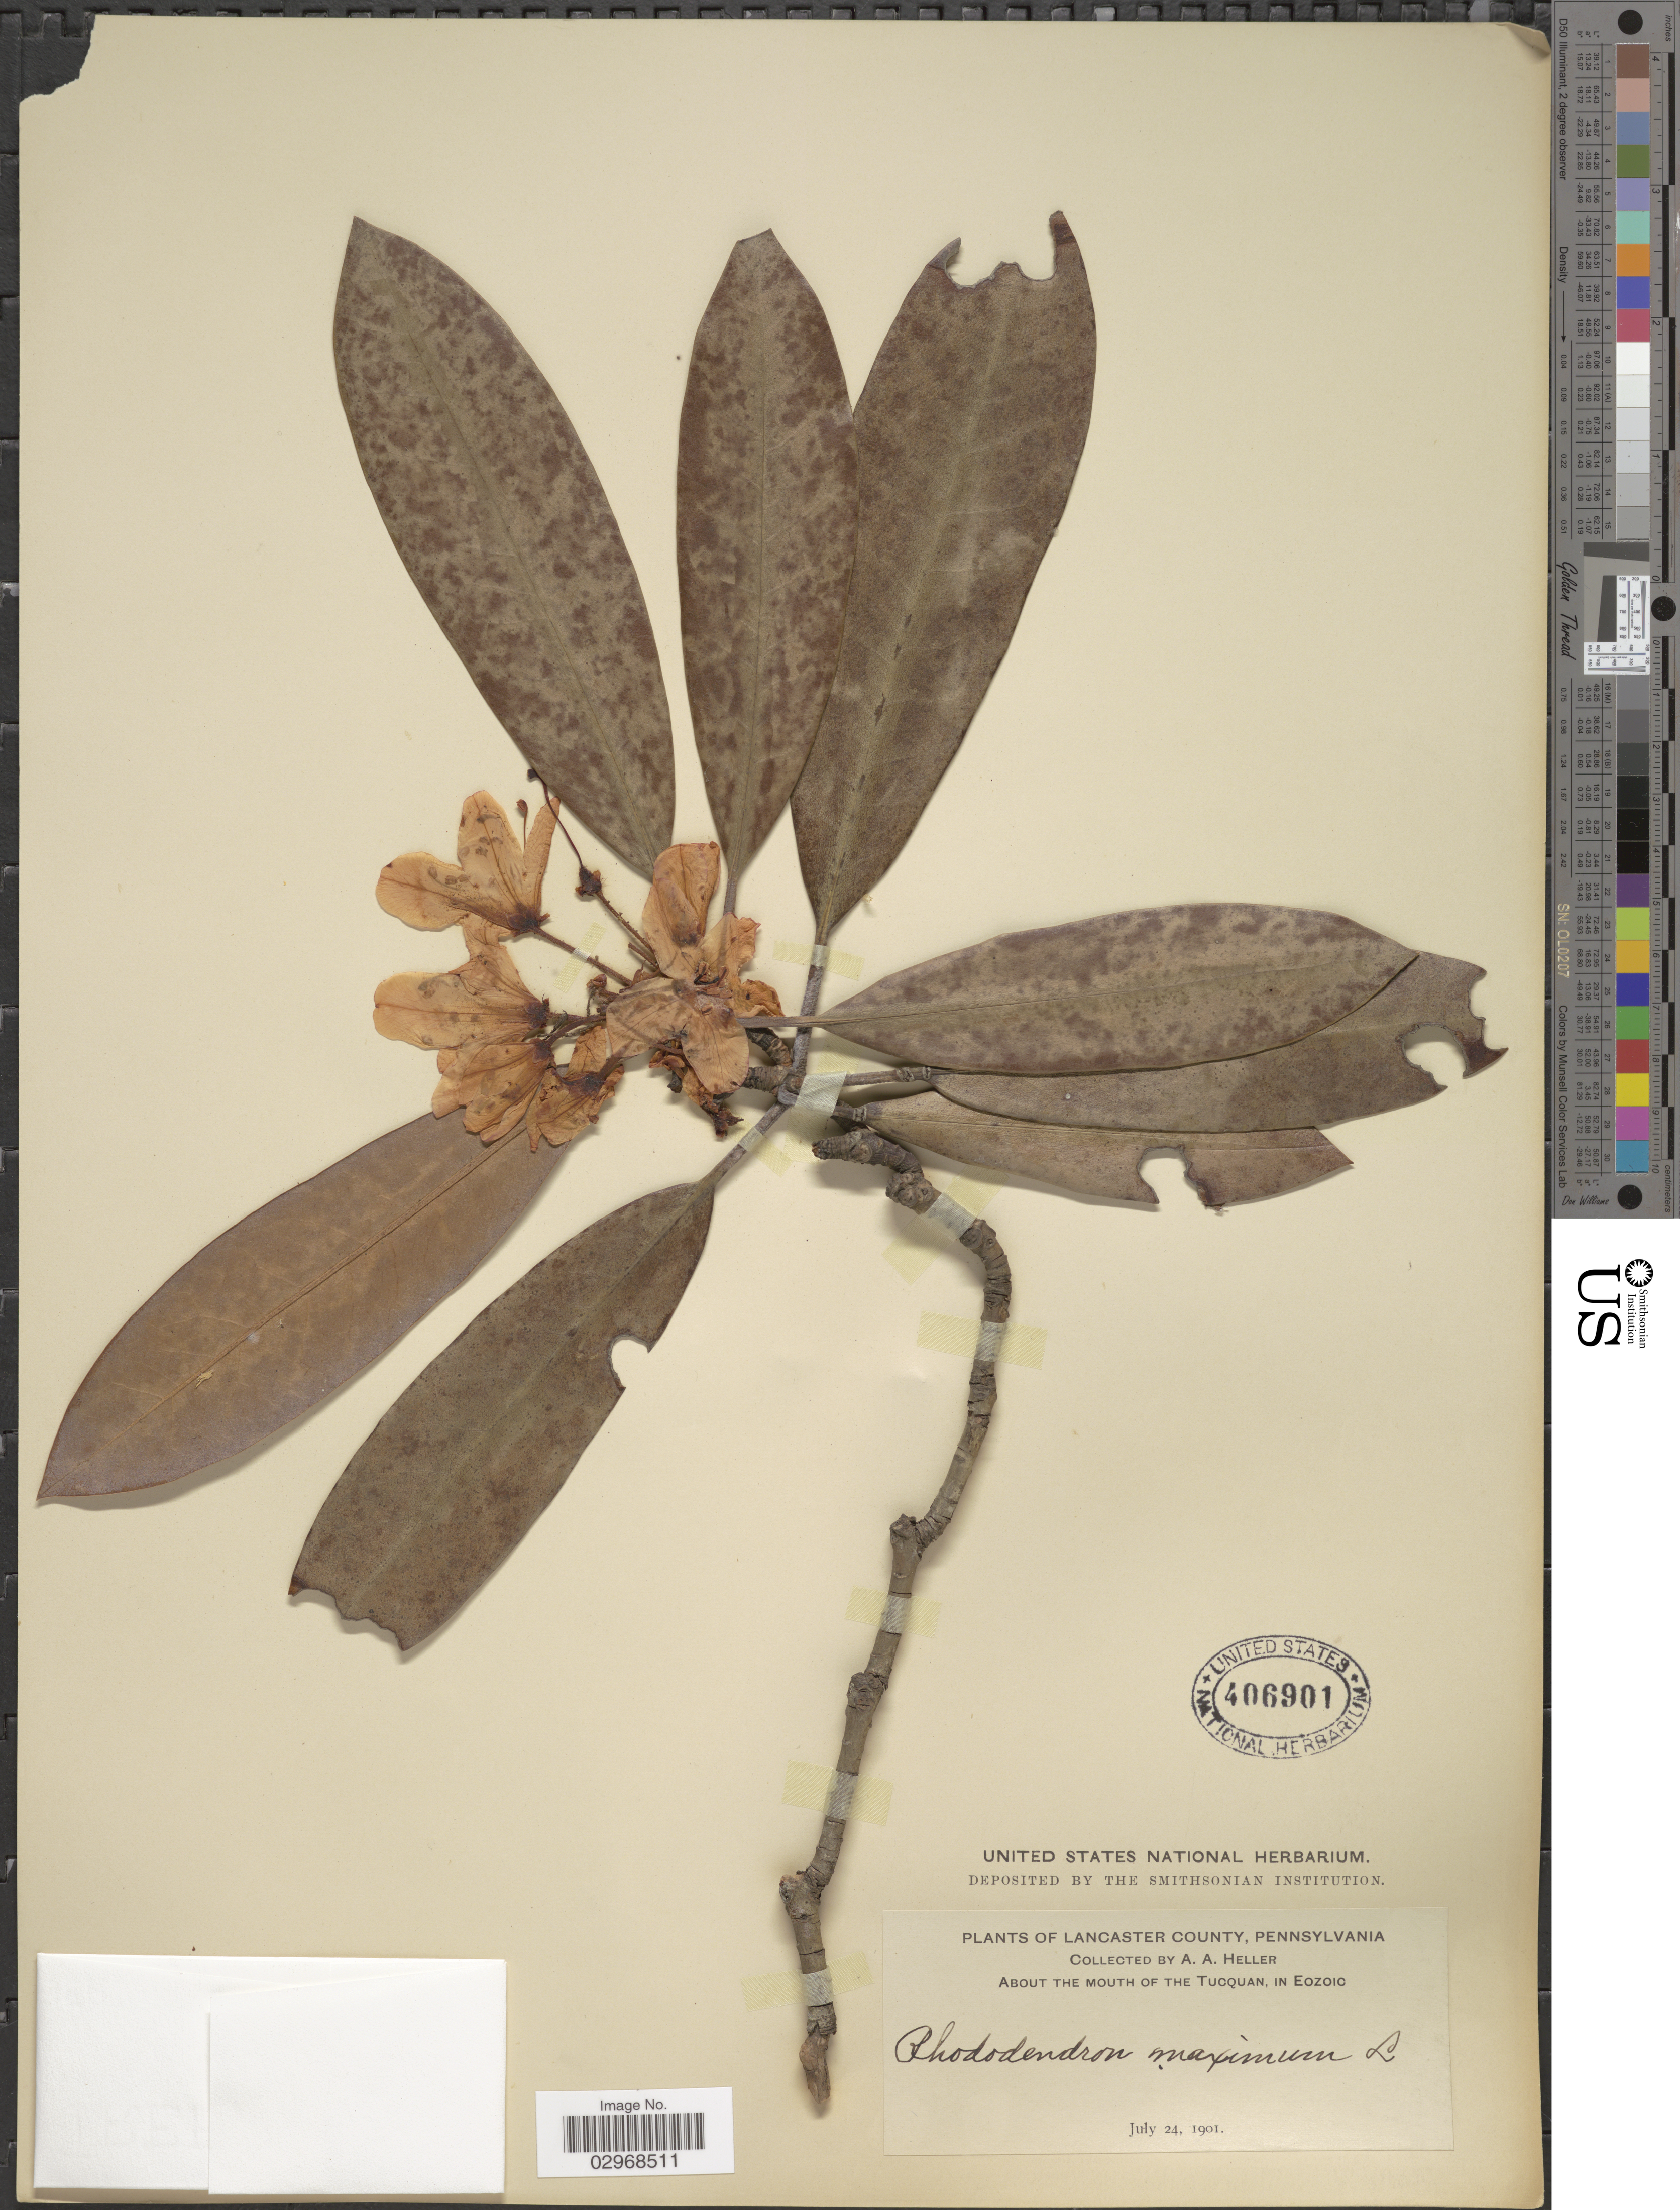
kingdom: Plantae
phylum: Tracheophyta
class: Magnoliopsida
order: Ericales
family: Ericaceae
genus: Rhododendron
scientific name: Rhododendron maximum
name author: L.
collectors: A. A. Heller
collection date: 1901-07-24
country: United States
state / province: Pennsylvania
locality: Lancaster County. About the Mouth of the Tucquan, in Eozoic.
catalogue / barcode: US 406901